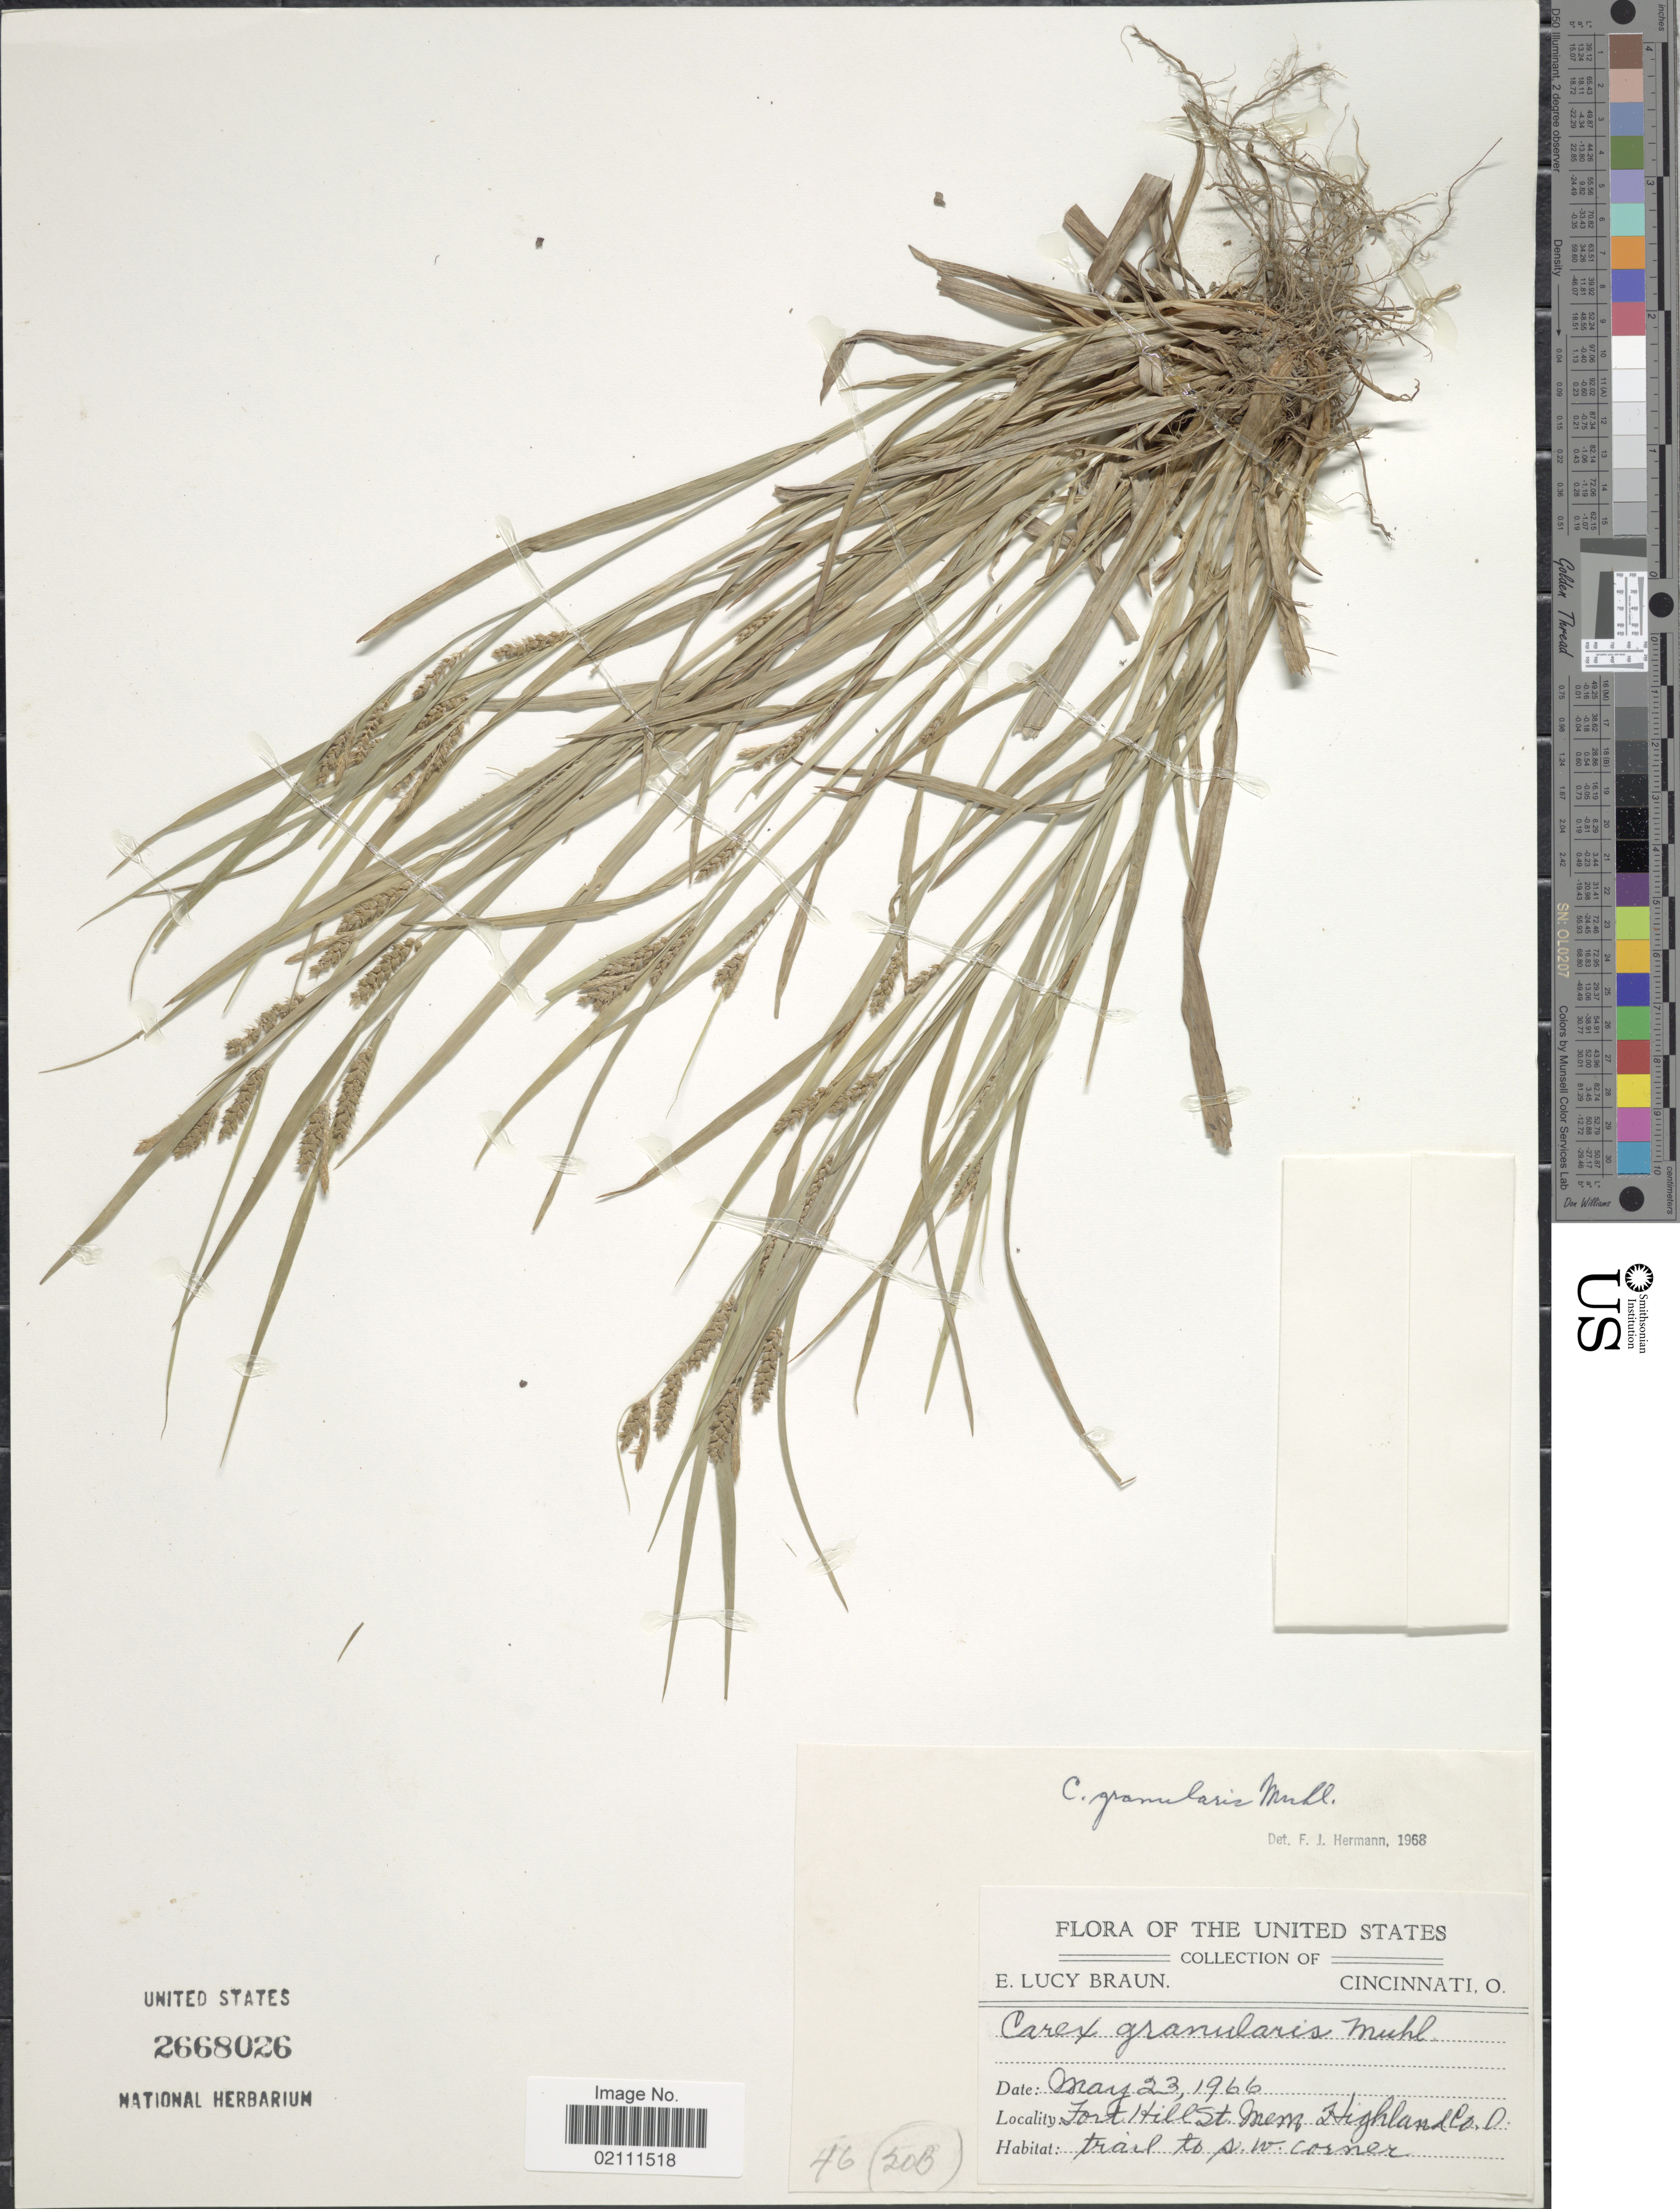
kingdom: Plantae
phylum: Tracheophyta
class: Liliopsida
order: Poales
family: Cyperaceae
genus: Carex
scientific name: Carex granularis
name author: Muhl. ex Willd.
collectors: E. L. Braun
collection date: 1966-05-23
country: United States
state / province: Ohio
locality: Fort Hill, St, Mem, Highland Co. , trail to s.w. corner.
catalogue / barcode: US 2668026